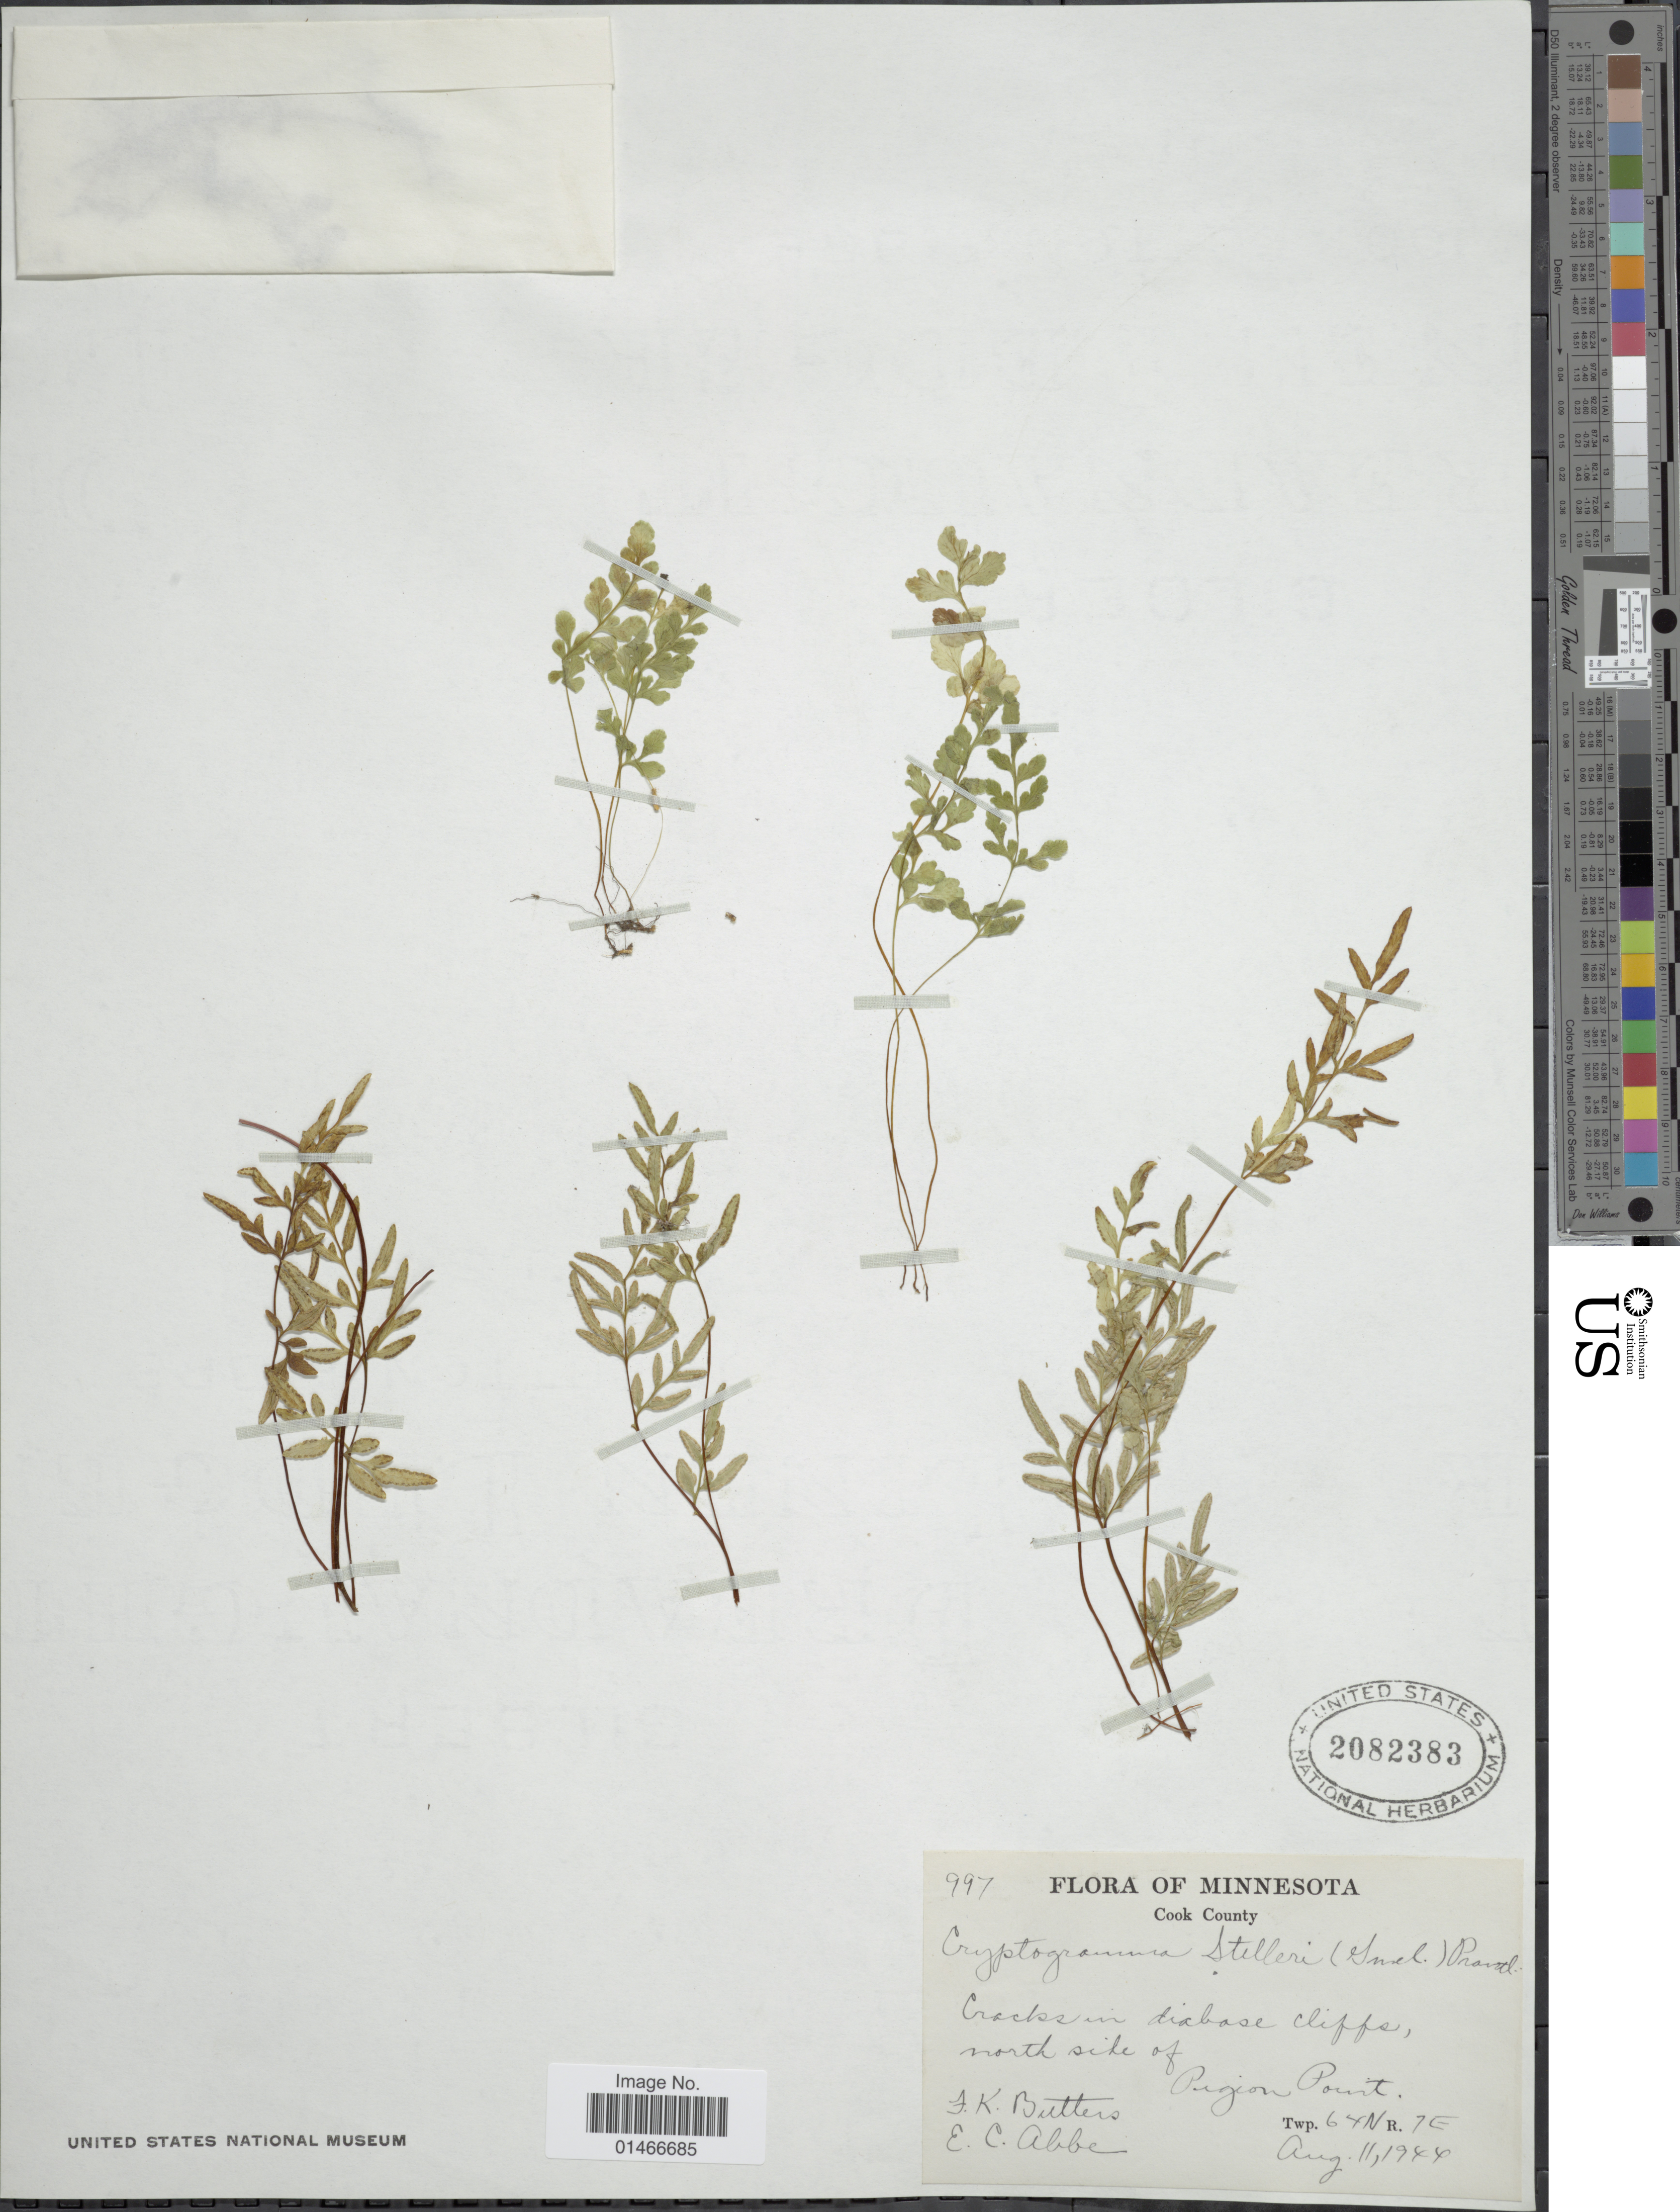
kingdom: Plantae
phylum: Tracheophyta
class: Polypodiopsida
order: Polypodiales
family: Pteridaceae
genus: Cryptogramma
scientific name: Cryptogramma stelleri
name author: (S.G. Gmel.) Prantl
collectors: J. Butters & E. C. Abbe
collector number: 997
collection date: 1944-08-11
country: United States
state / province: Minnesota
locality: Cook County. Cracks in diabase cliffs, north side of Pigeon Point.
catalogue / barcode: US 2082383